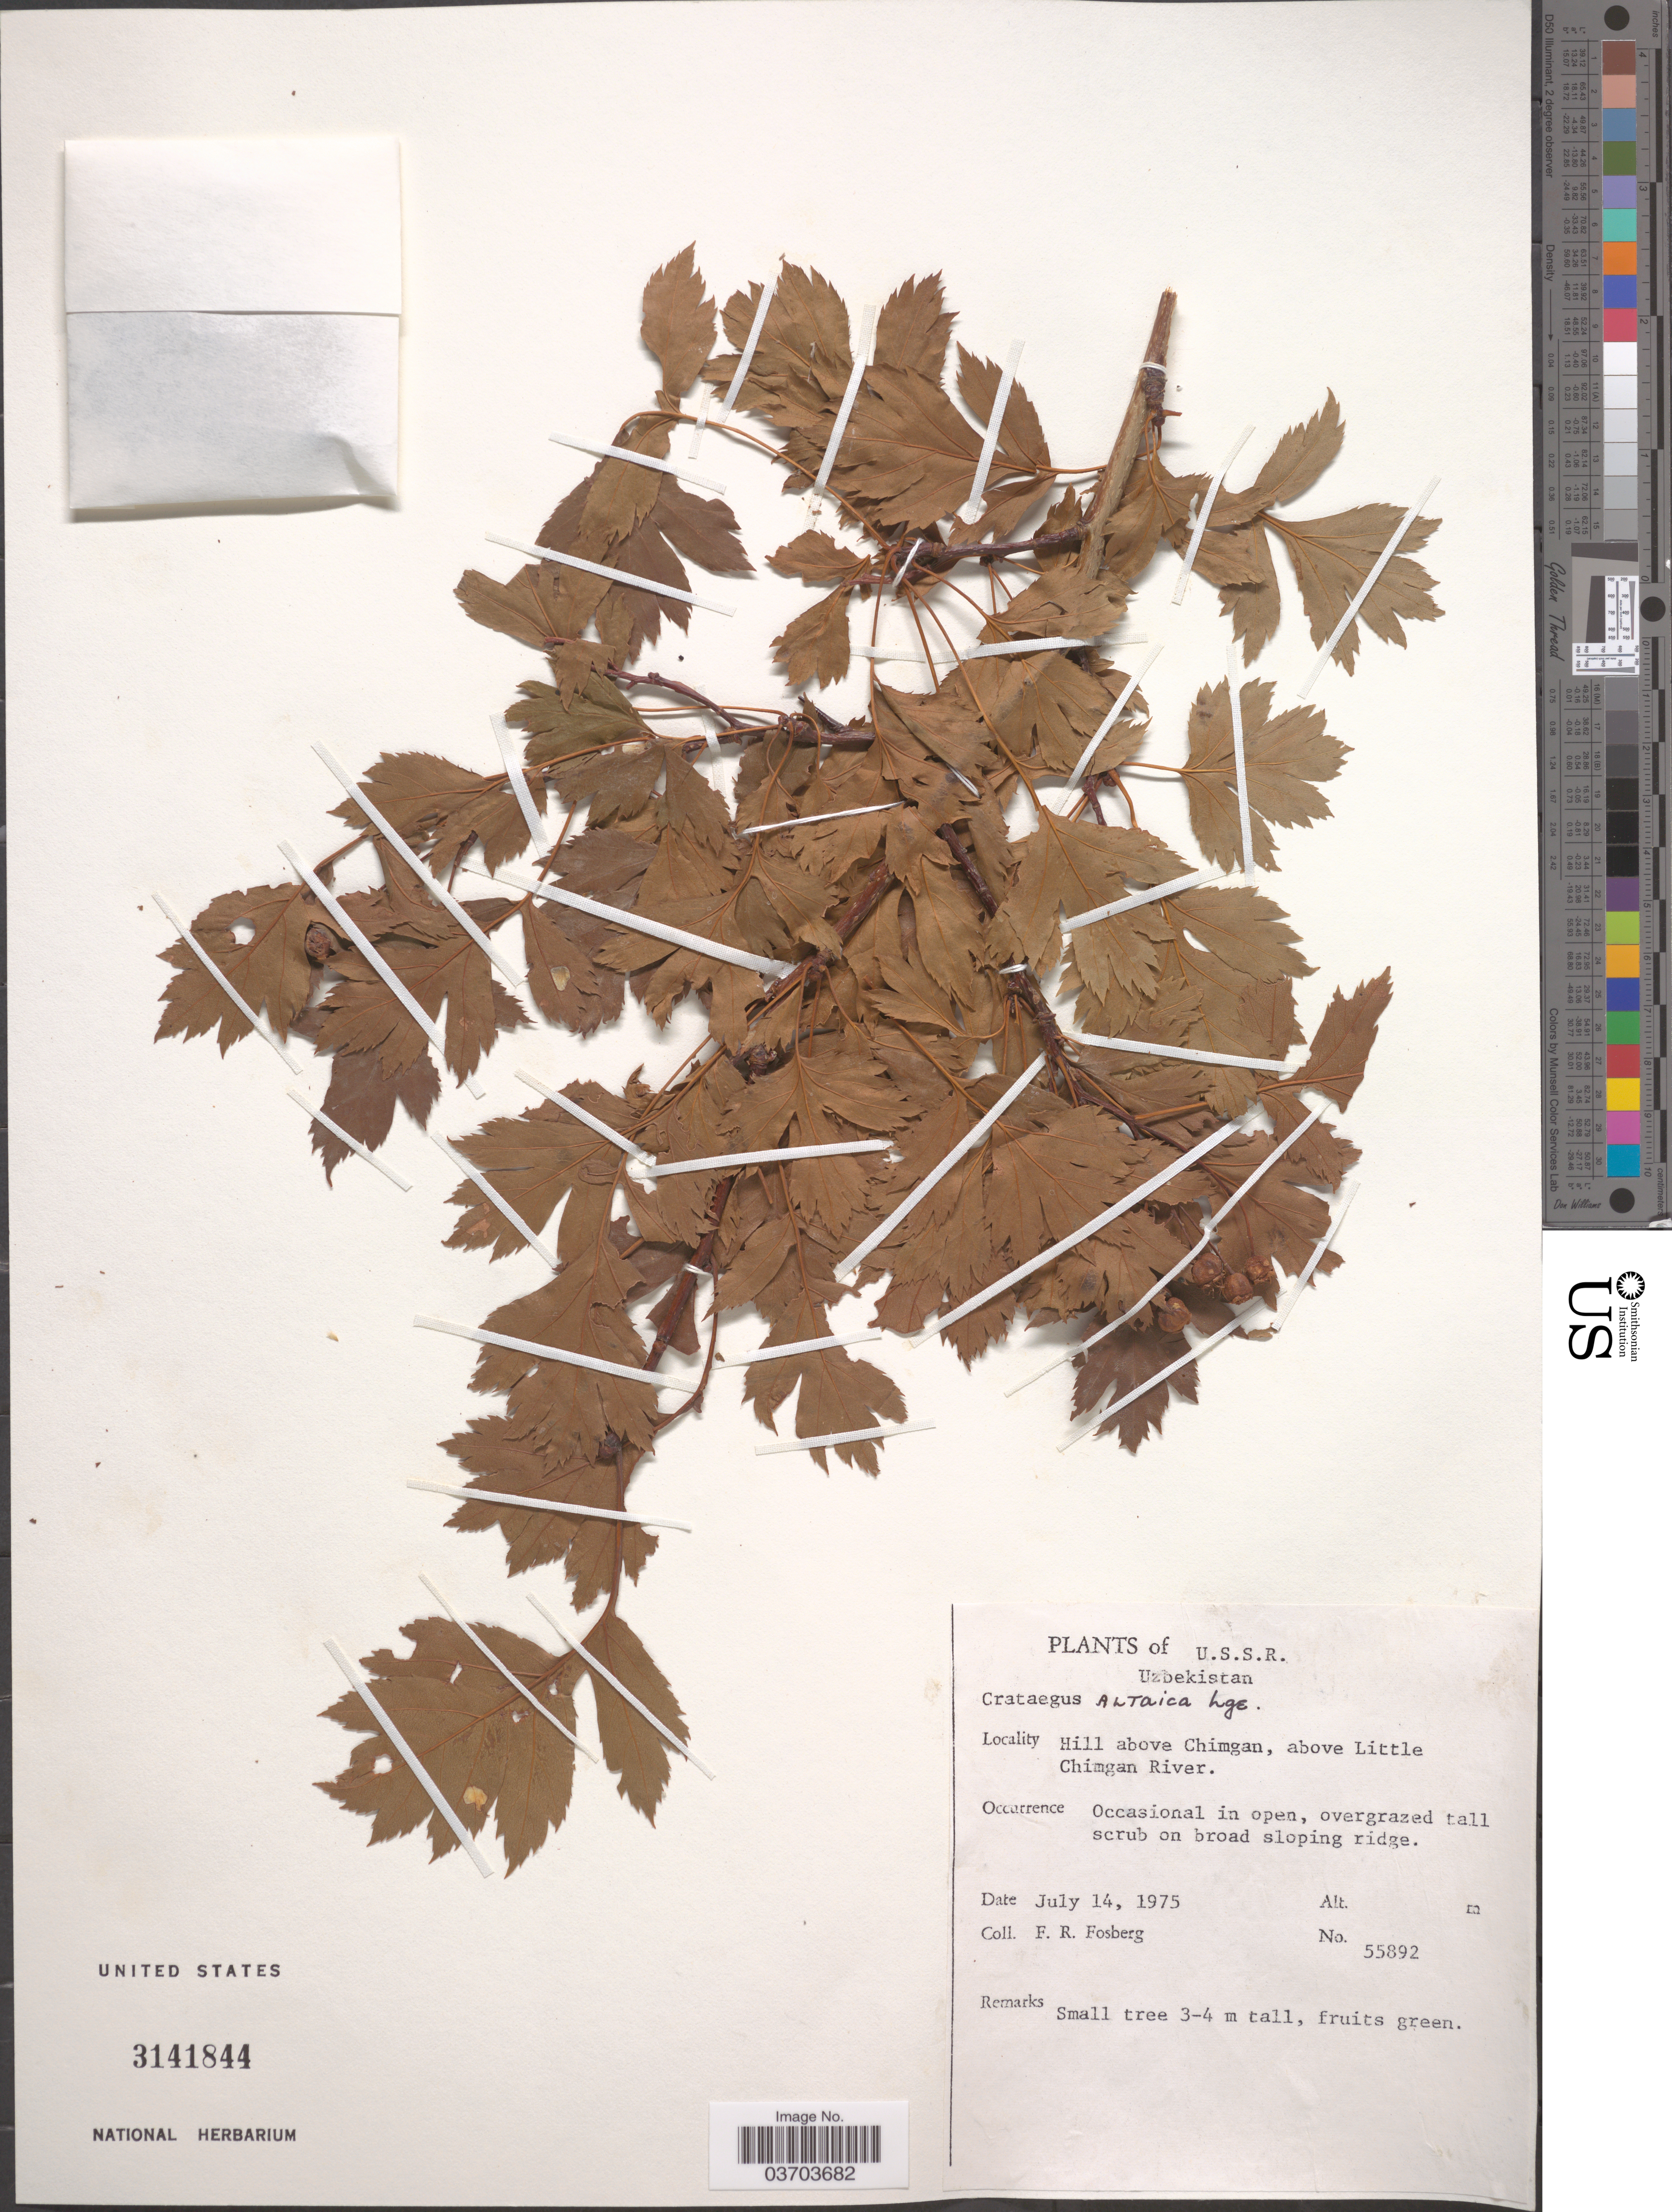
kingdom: Plantae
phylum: Tracheophyta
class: Magnoliopsida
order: Rosales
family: Rosaceae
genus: Crataegus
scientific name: Crataegus altaica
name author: Ledeb. ex Loudon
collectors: F. R. Fosberg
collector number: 55892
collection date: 1975-07-14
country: Uzbekistan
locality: U.S.S.R. Hill above Chimgan, above Little Chimgan River.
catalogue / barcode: US 3141844